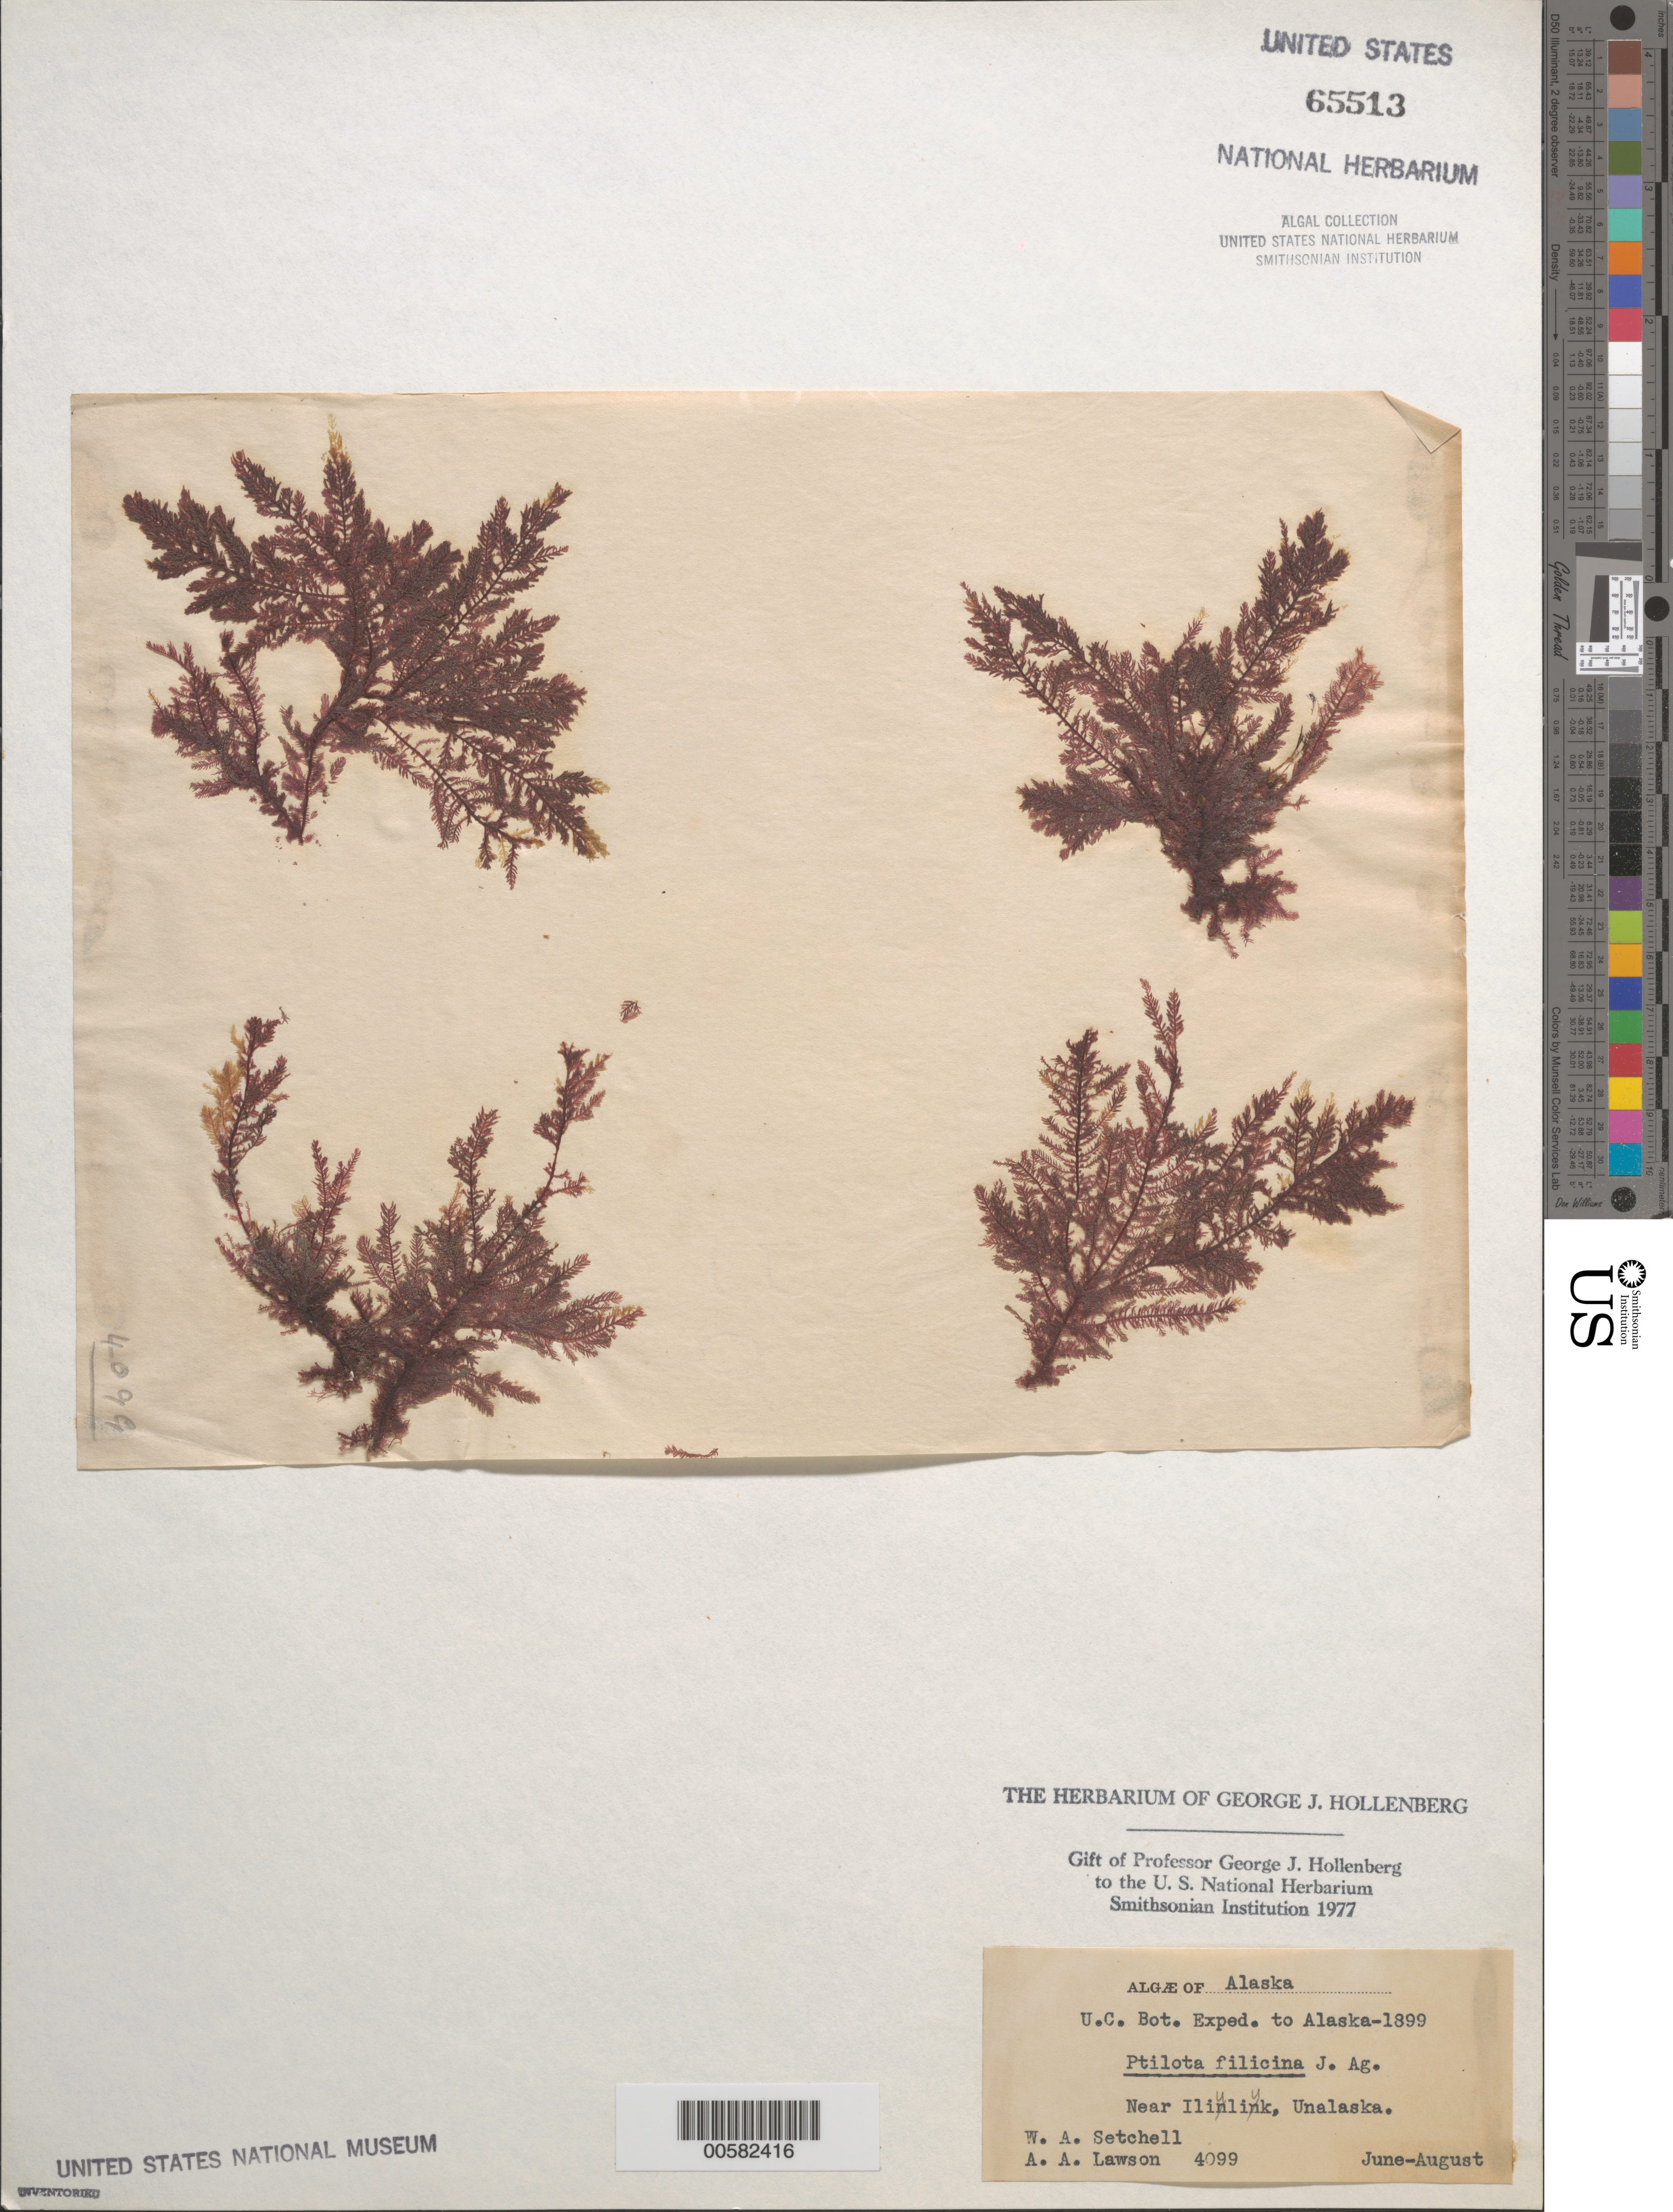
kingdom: Plantae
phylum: Rhodophyta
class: Florideophyceae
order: Ceramiales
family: Wrangeliaceae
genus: Ptilota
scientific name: Ptilota filicina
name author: J. Agardh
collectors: W. Setchell & A. A. Lawson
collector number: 4099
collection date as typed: Jun 1899 TO -- Aug 1899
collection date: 1899-06/1899-08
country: United States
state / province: Alaska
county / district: Aleutian Islands Division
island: Unalaska Island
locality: Near Unalaska (Iliuliuk)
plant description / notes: Botanical Expedition to Alaska, 1899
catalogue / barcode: US 65513